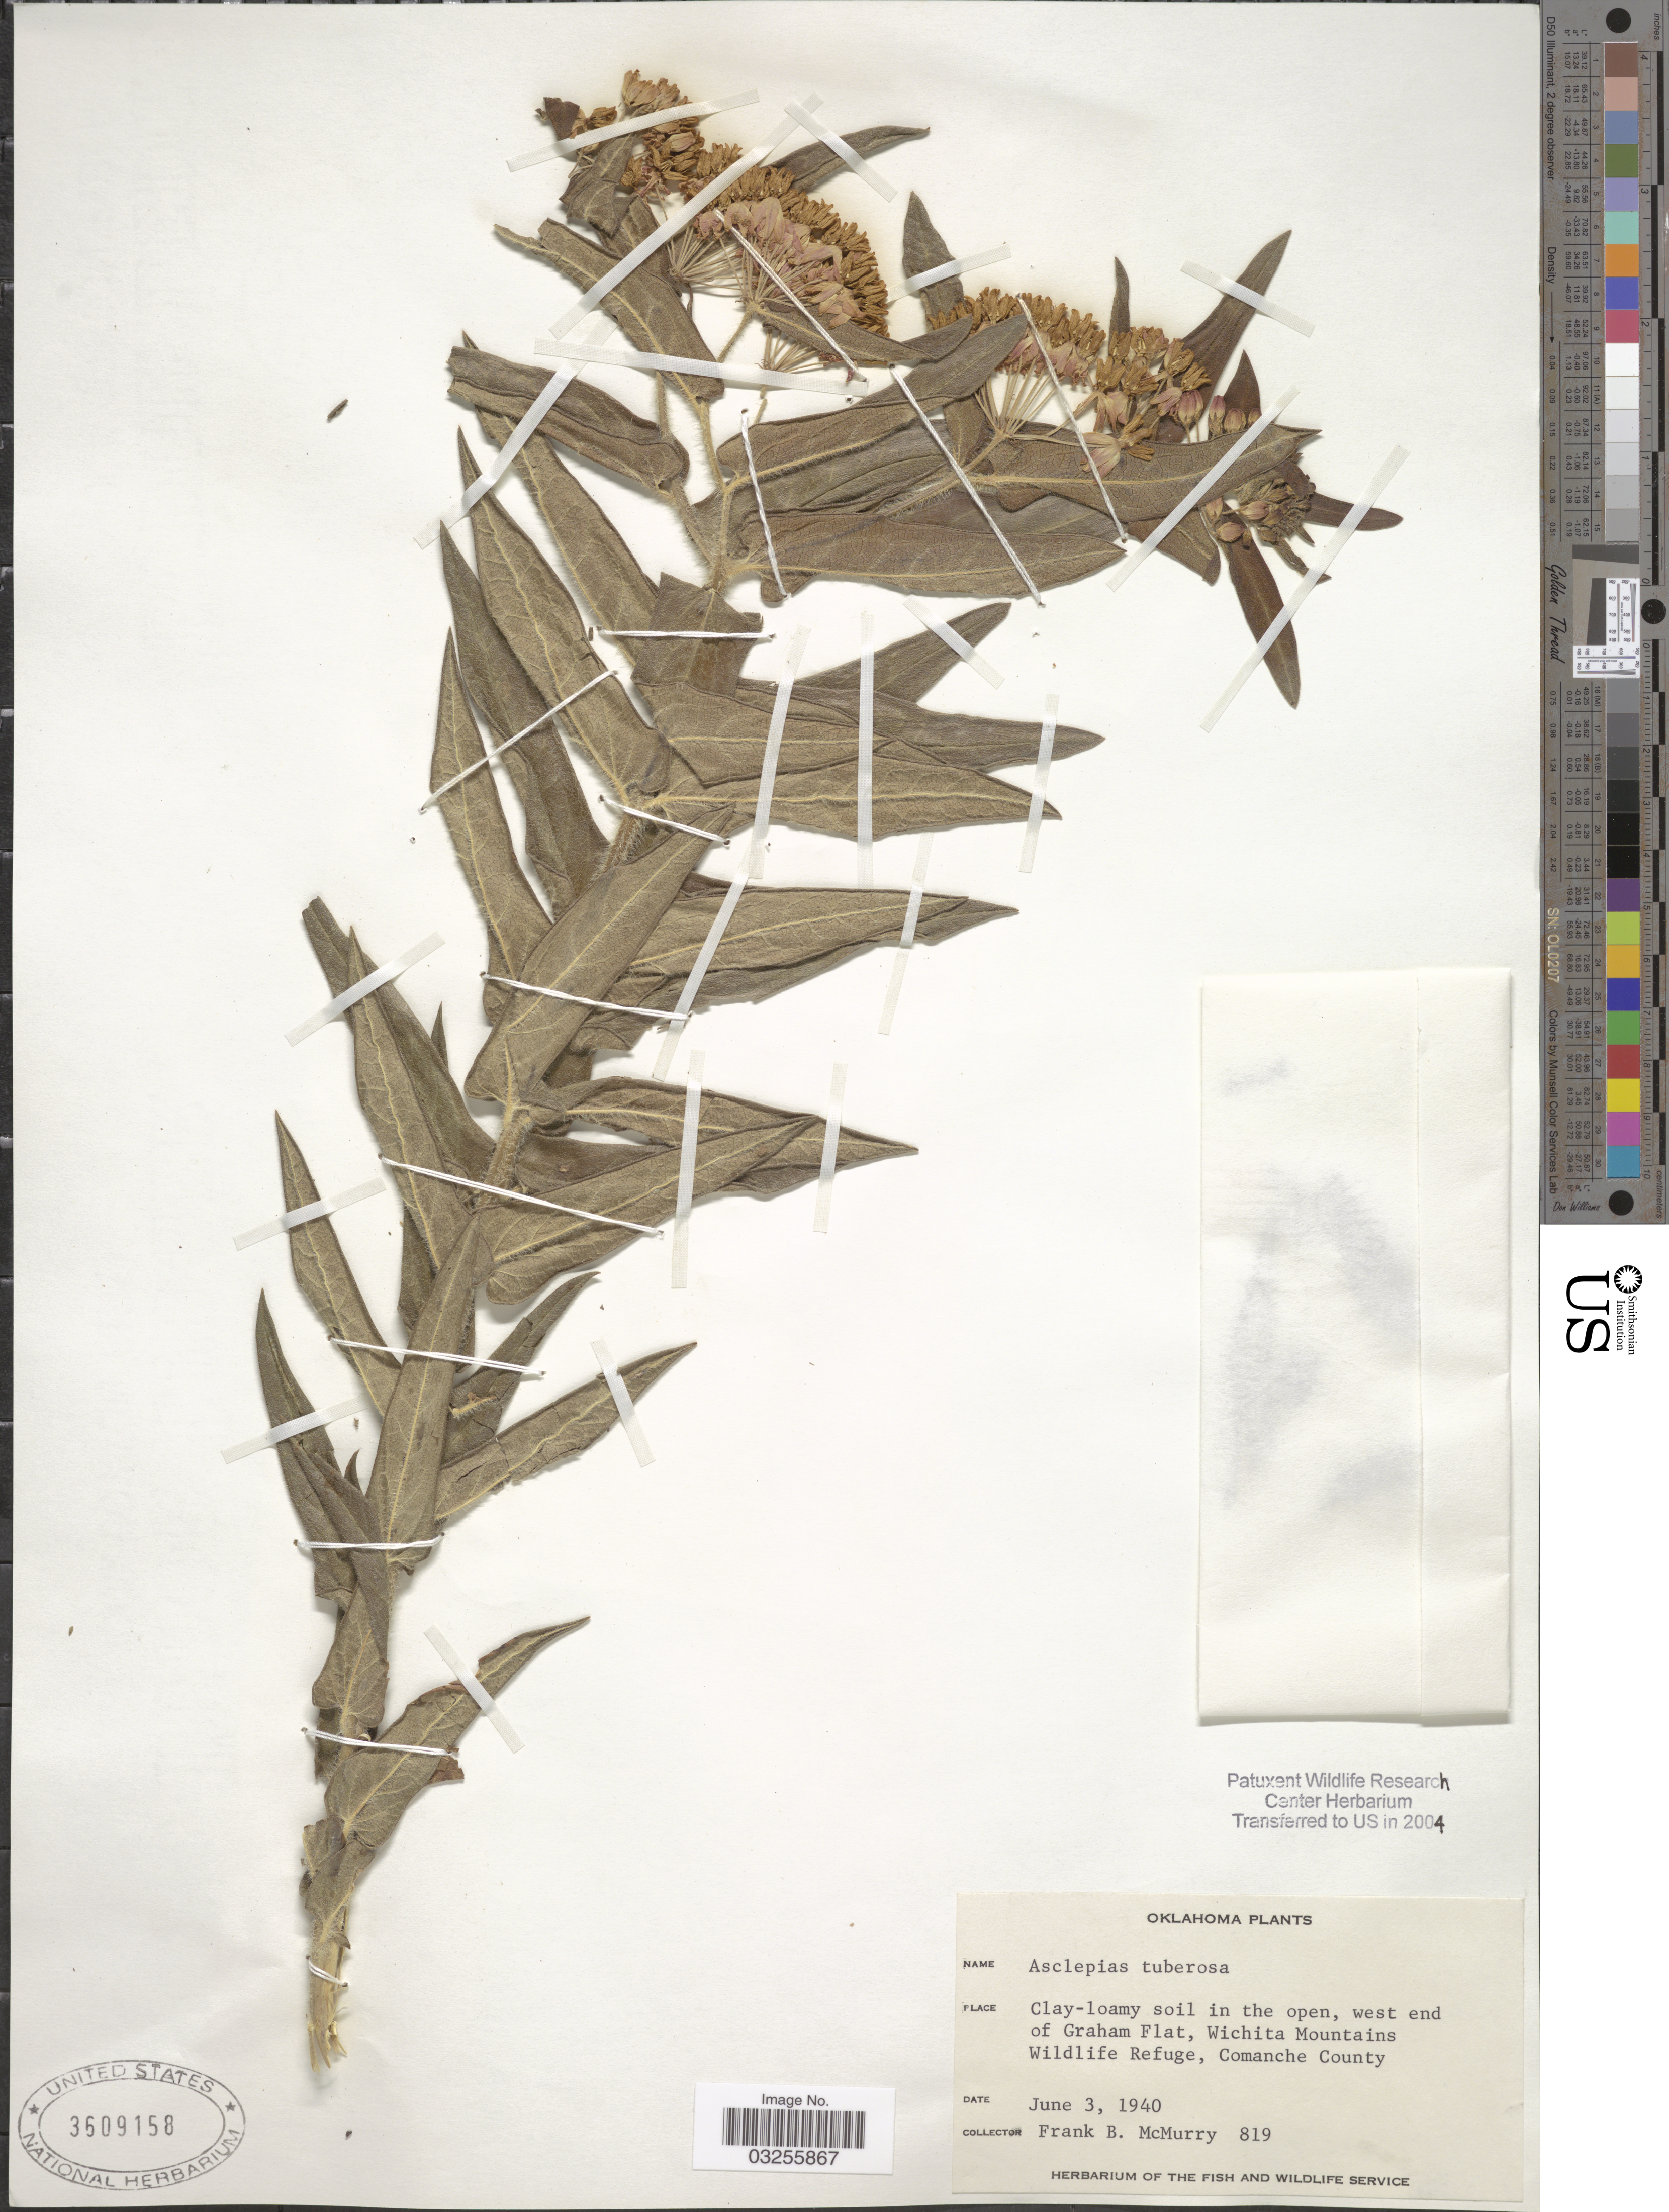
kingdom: Plantae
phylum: Tracheophyta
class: Magnoliopsida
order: Gentianales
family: Apocynaceae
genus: Asclepias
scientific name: Asclepias tuberosa subsp. interior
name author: Woodson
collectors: F. B. McMurry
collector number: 819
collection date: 1940-06-03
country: United States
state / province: Oklahoma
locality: West end of Graham Flat, Wichita Mountains, Wildlife Refuge, Comanche County.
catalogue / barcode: US 3609158